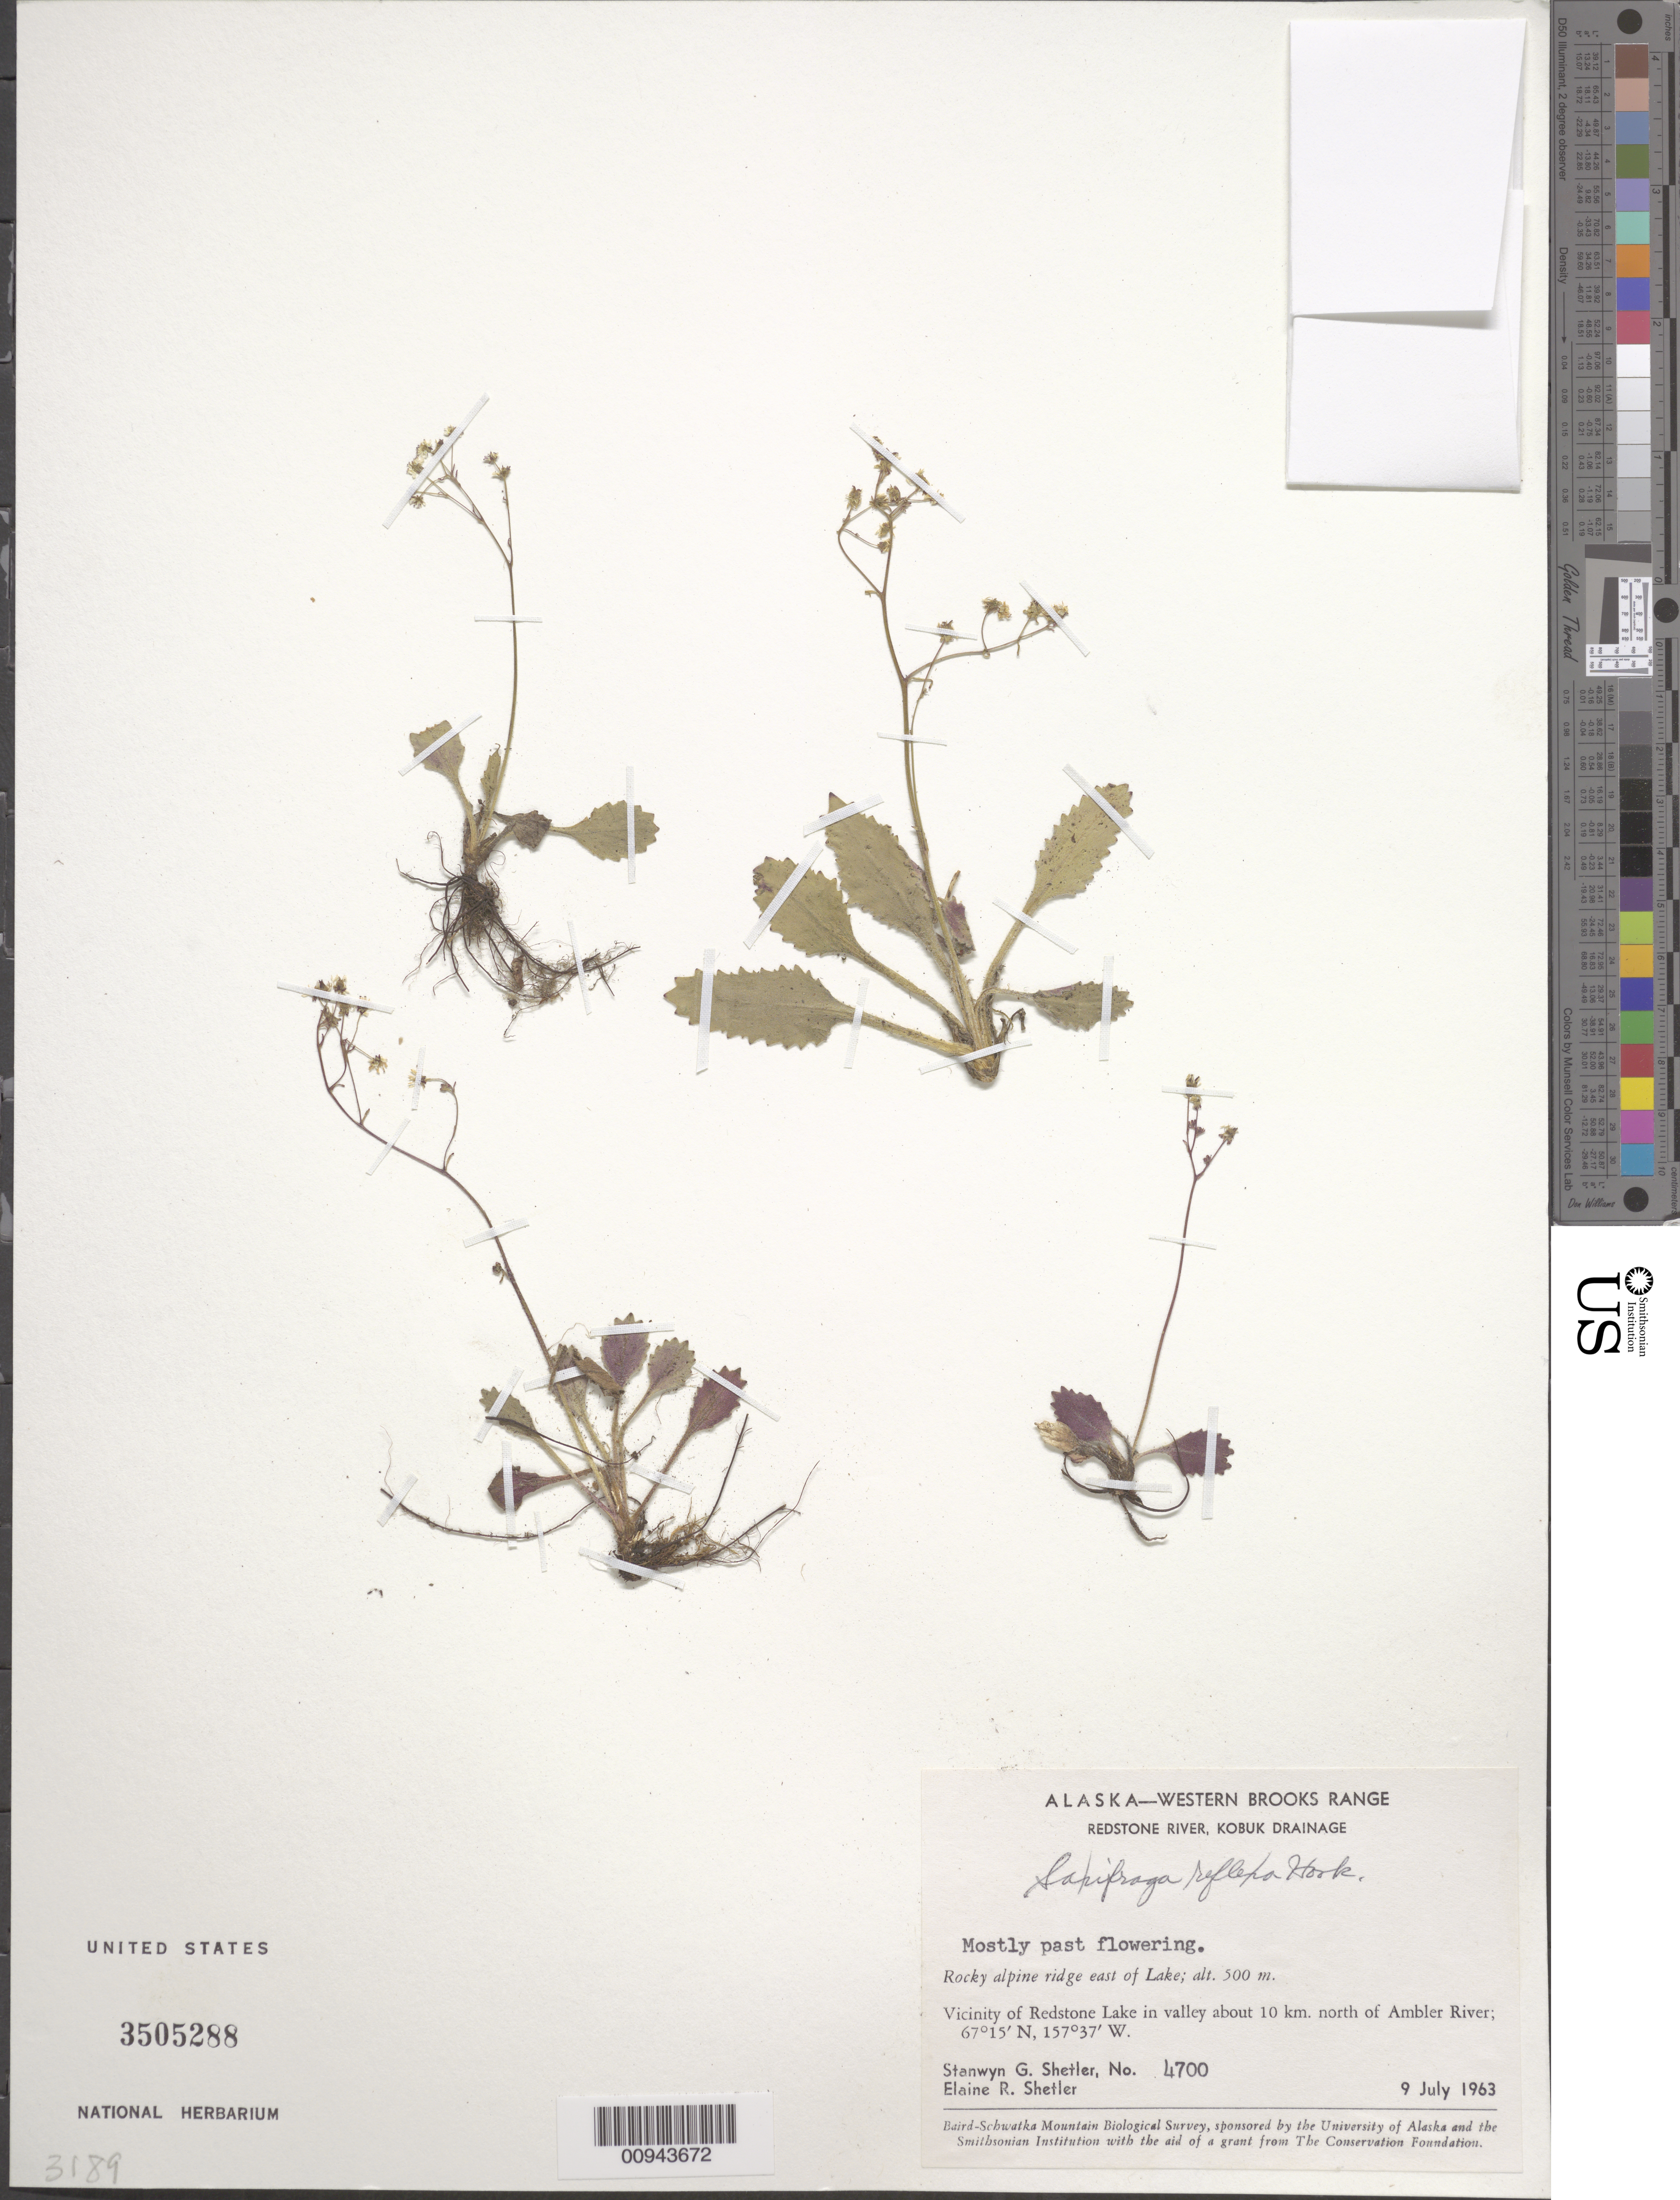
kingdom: Plantae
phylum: Tracheophyta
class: Magnoliopsida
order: Saxifragales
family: Saxifragaceae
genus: Micranthes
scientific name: Micranthes reflexa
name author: (Hook.) Small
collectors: S. Shetler & E. R. Shetler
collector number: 4700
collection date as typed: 09 Jul 1963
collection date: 1963-07-09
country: United States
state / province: Alaska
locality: Vicinity of Redstone Lake in valley about 10 km. north of Ambler River. Western Brooks Range, Redstone River, Kobuk Drainage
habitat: Rocky alpine ridge east of Lake.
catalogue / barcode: US 3505288